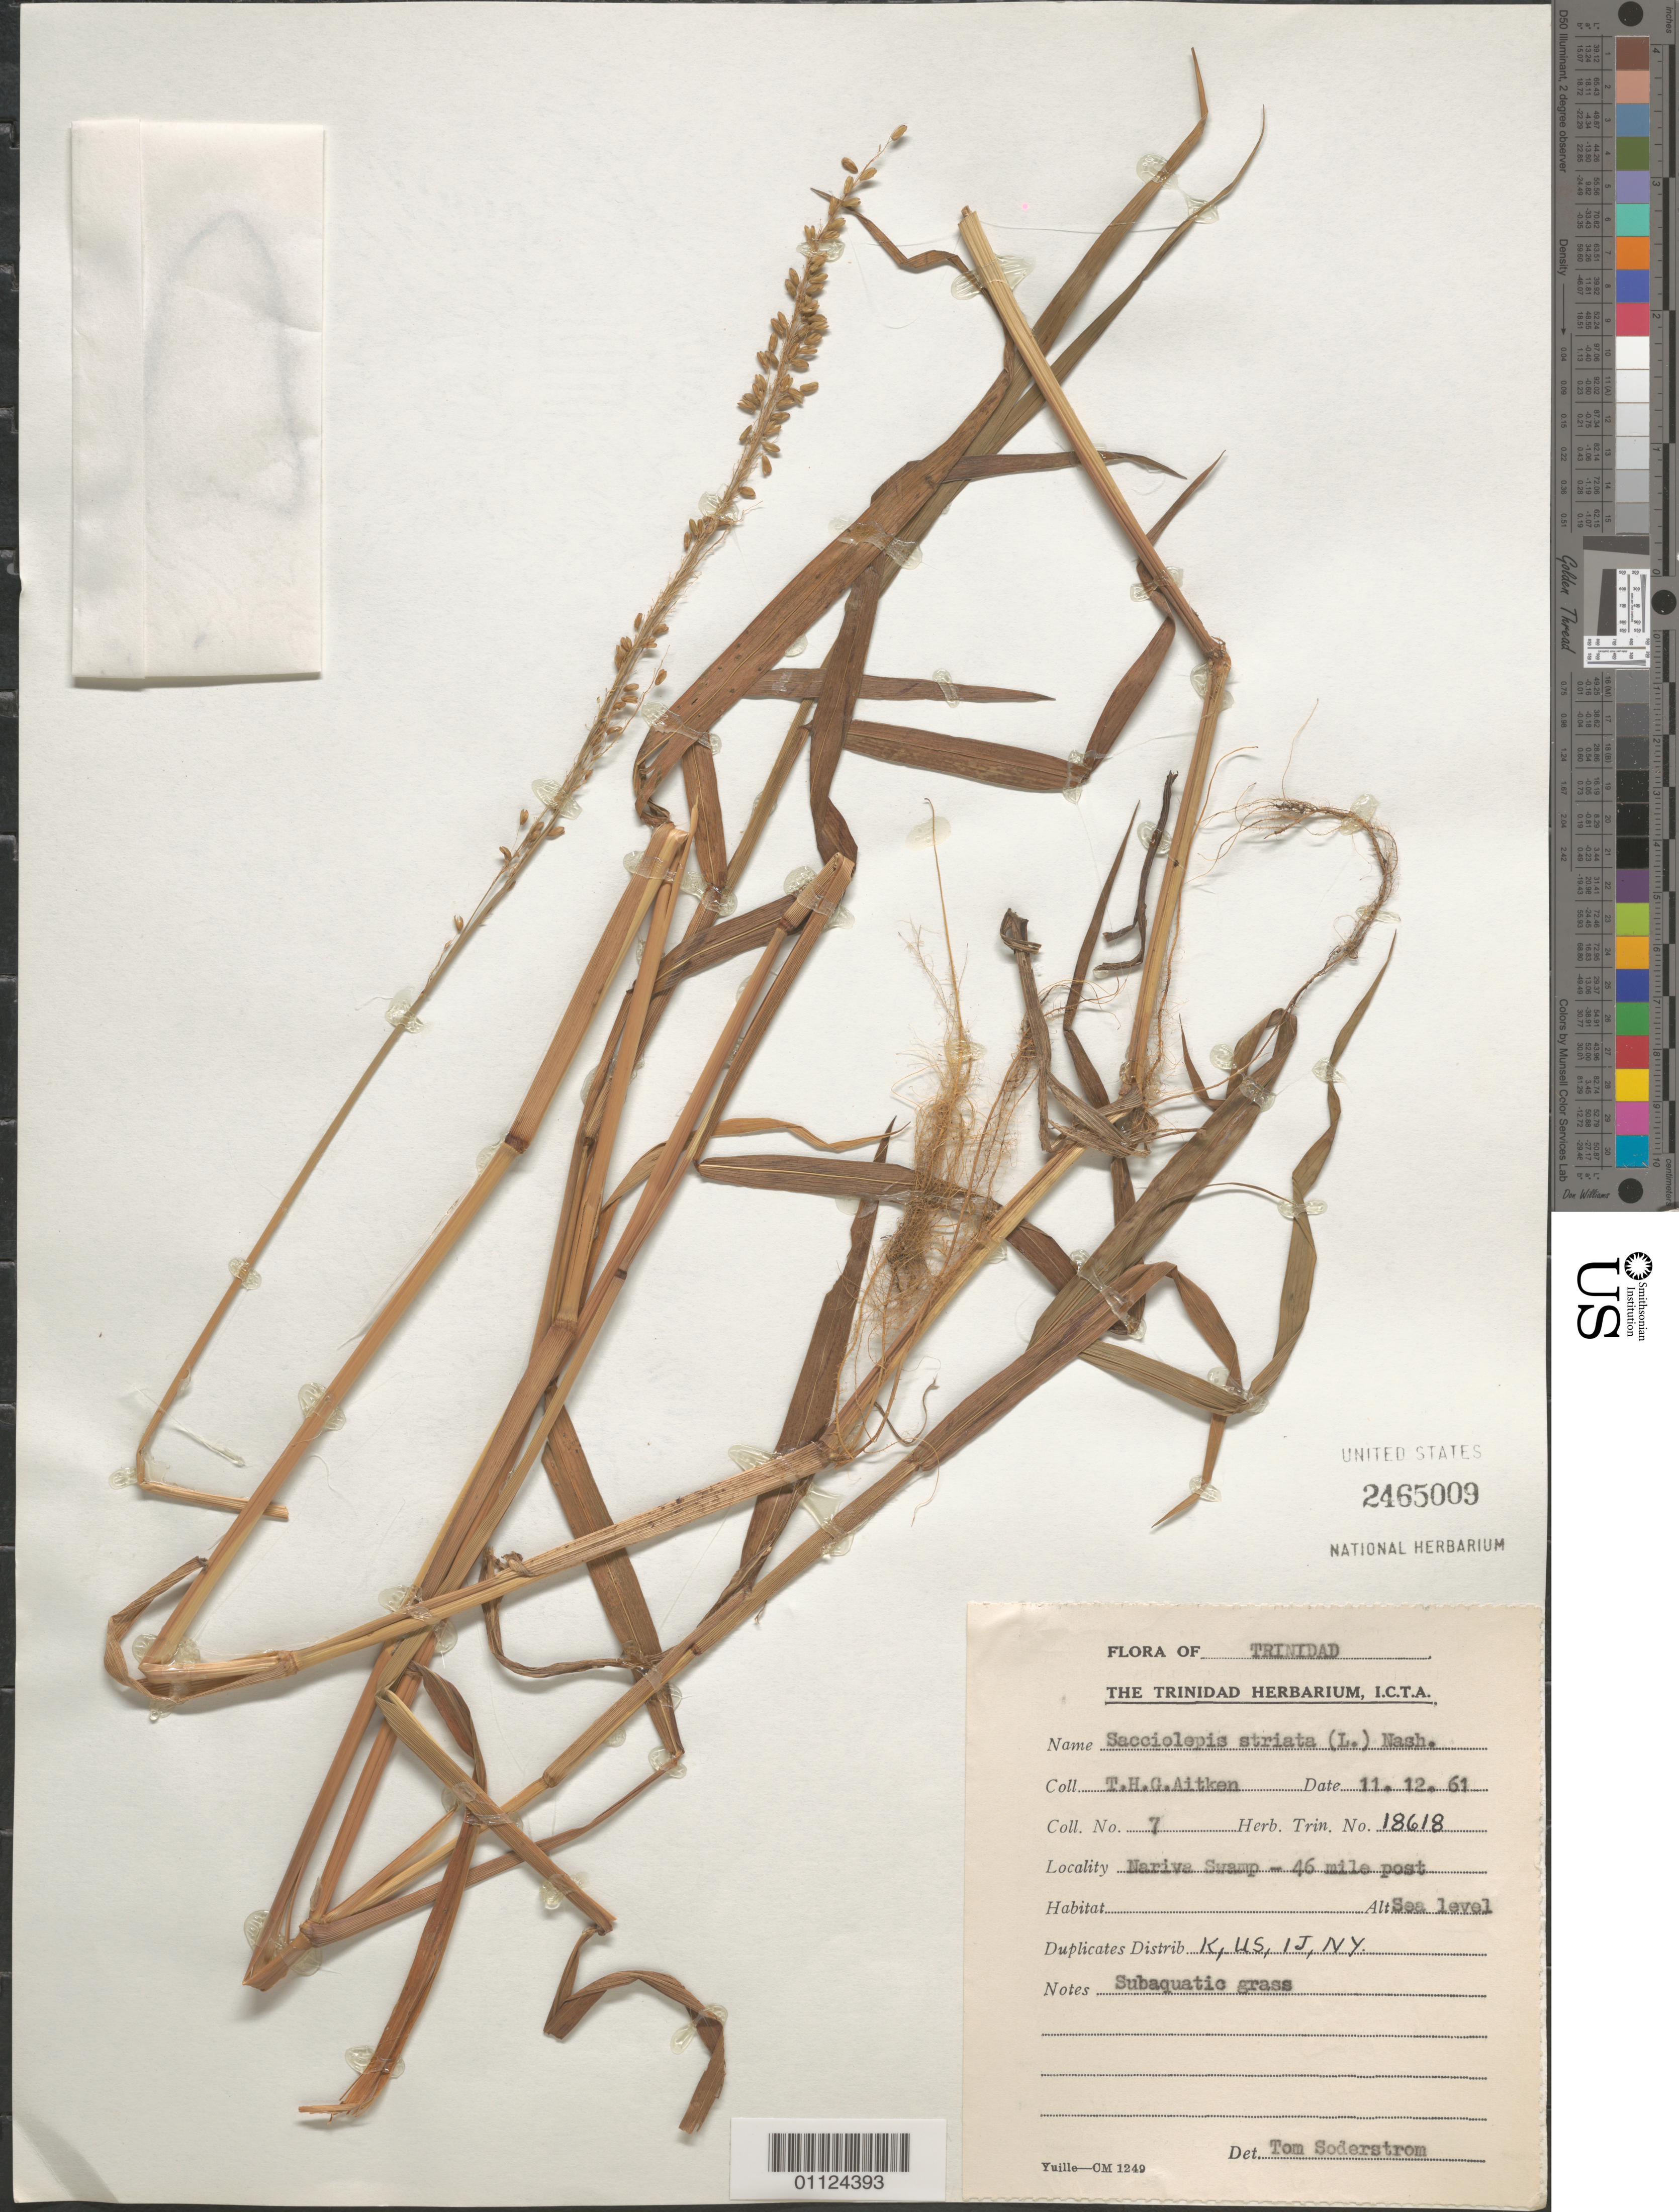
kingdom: Plantae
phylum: Tracheophyta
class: Liliopsida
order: Poales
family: Poaceae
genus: Sacciolepis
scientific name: Sacciolepis striata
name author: (L.) Nash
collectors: T. Aitken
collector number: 7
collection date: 1961-12-11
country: Trinidad and Tobago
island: Trinidad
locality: Nariva Swamp, 46 mile post.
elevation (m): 0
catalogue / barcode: US 2465009